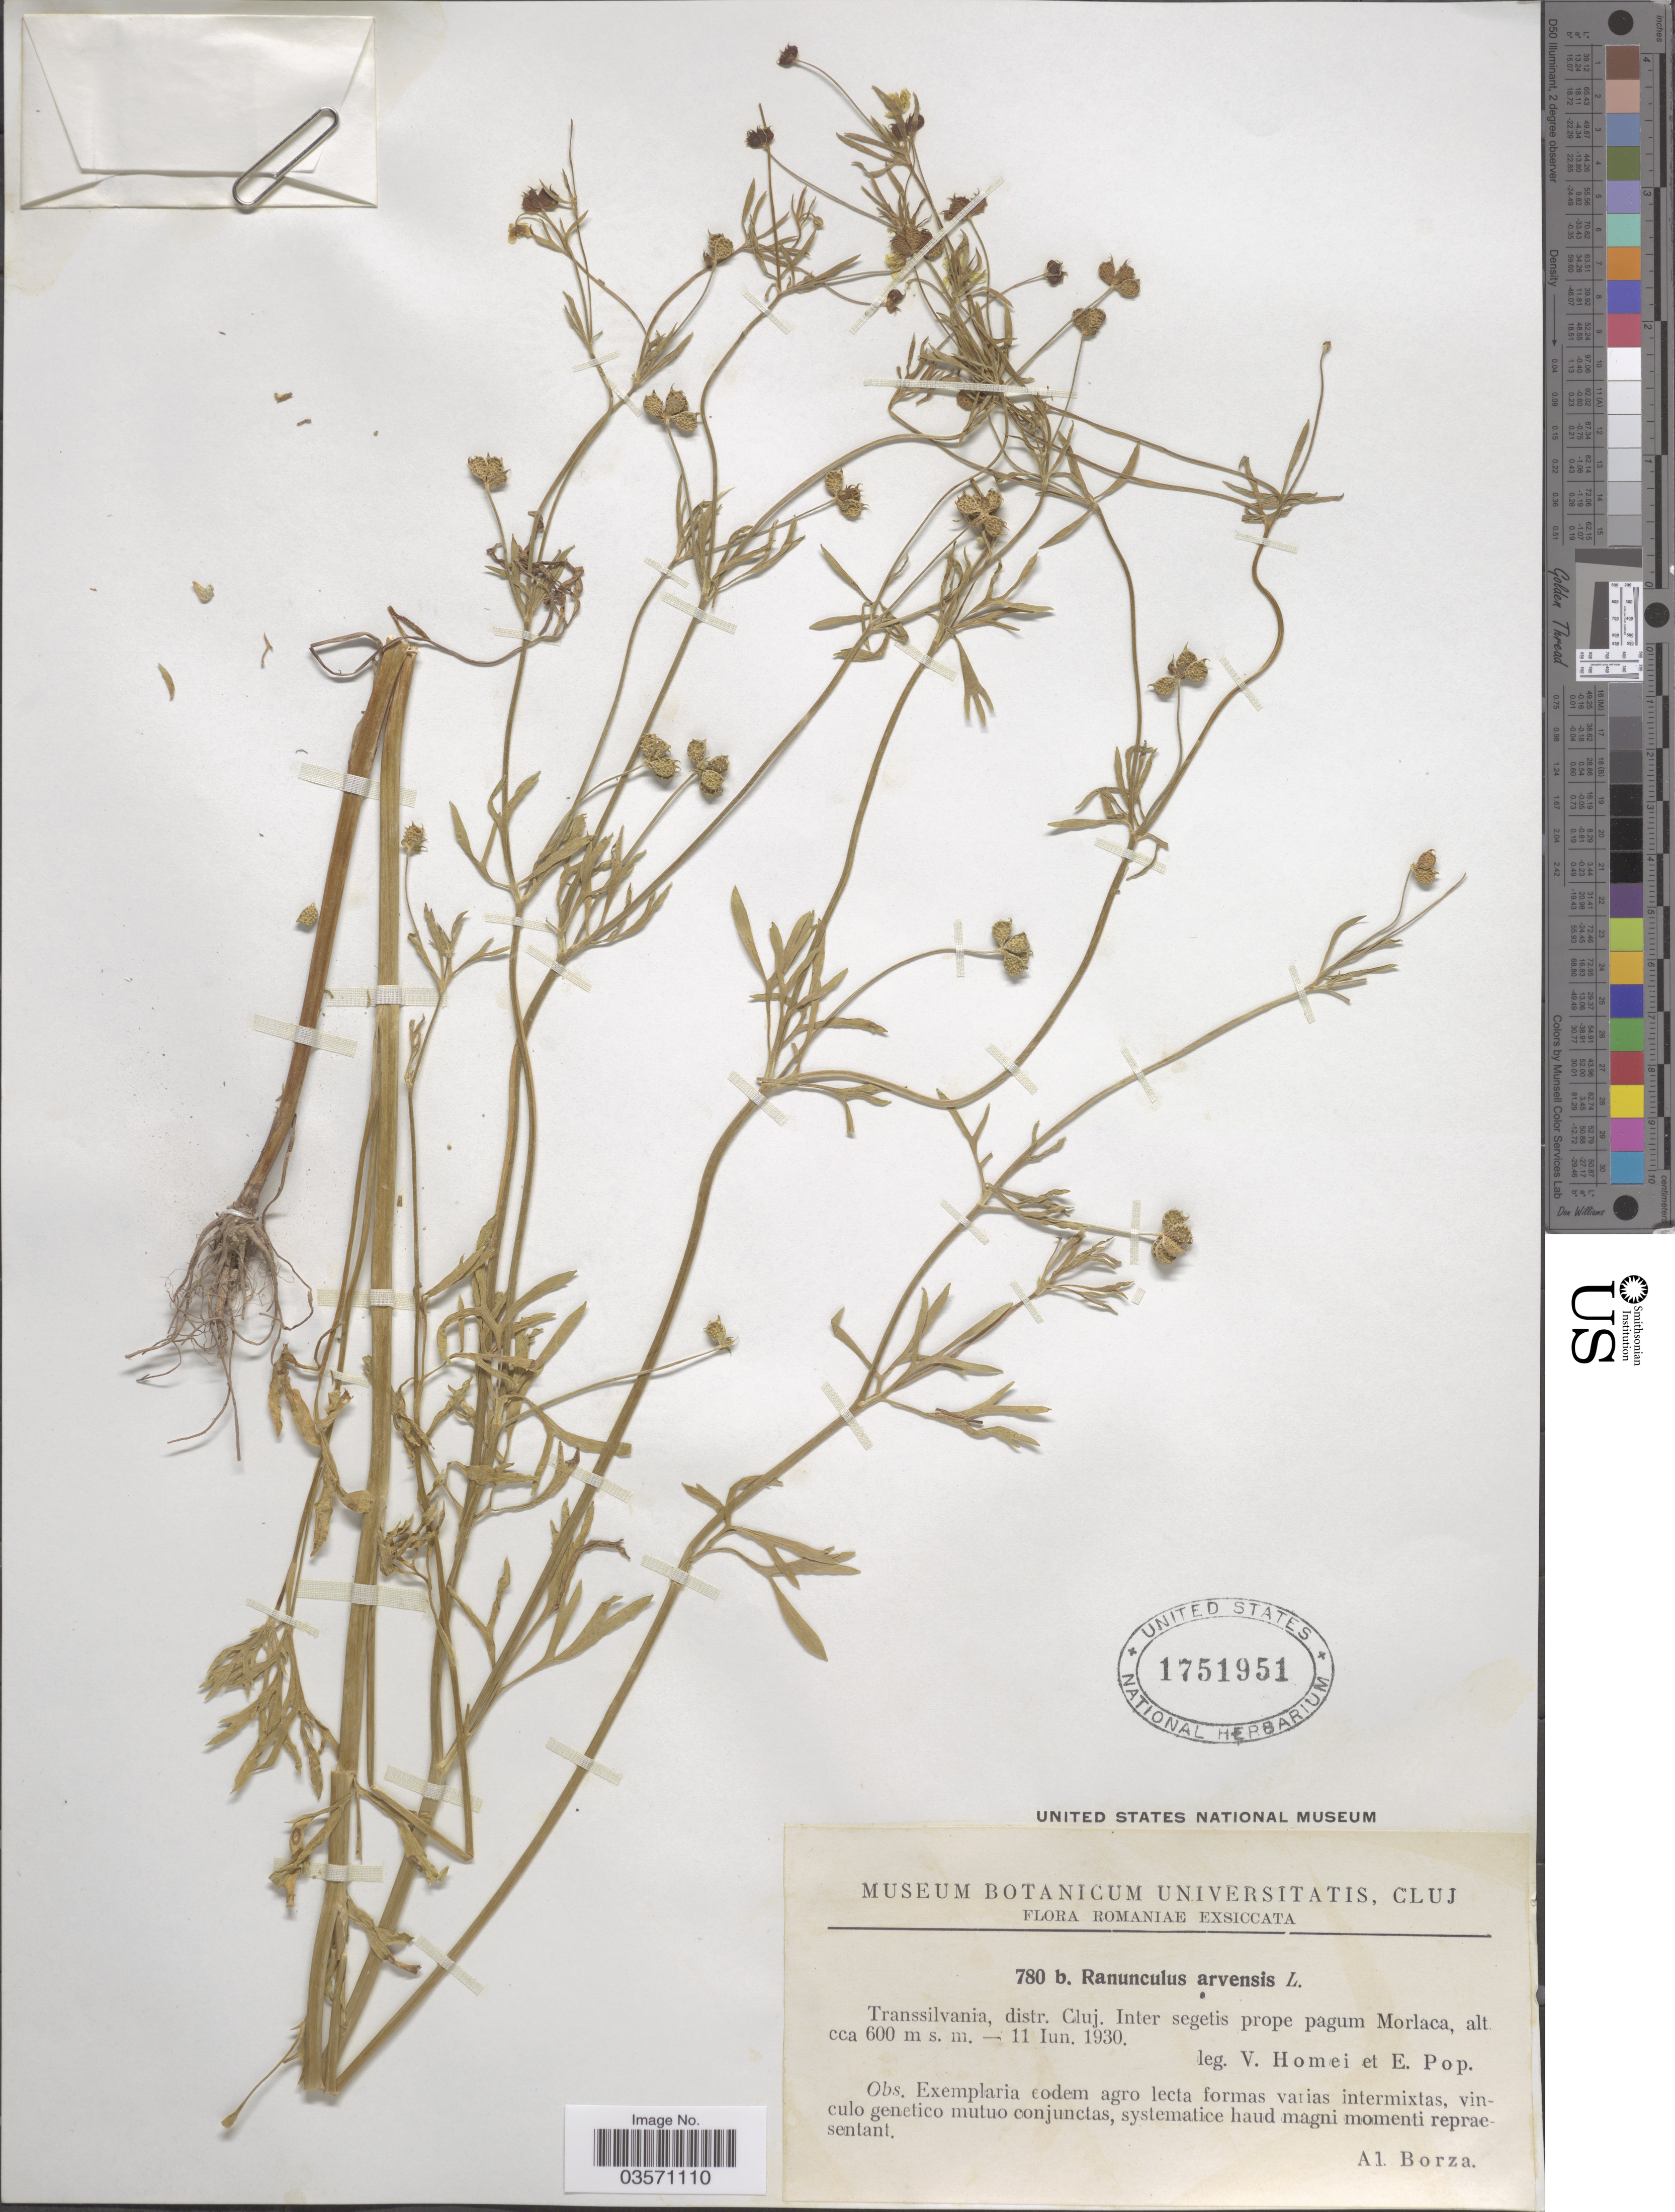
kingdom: Plantae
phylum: Tracheophyta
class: Magnoliopsida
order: Ranunculales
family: Ranunculaceae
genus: Ranunculus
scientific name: Ranunculus arvensis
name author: L.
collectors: V. Homei & E. Pop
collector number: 780b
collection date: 1930-06-11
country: Romania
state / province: Cluj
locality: Transsilvania, distr. Cluj. Inter segetis prope pagum Morlaca.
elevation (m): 600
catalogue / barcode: US 1751951